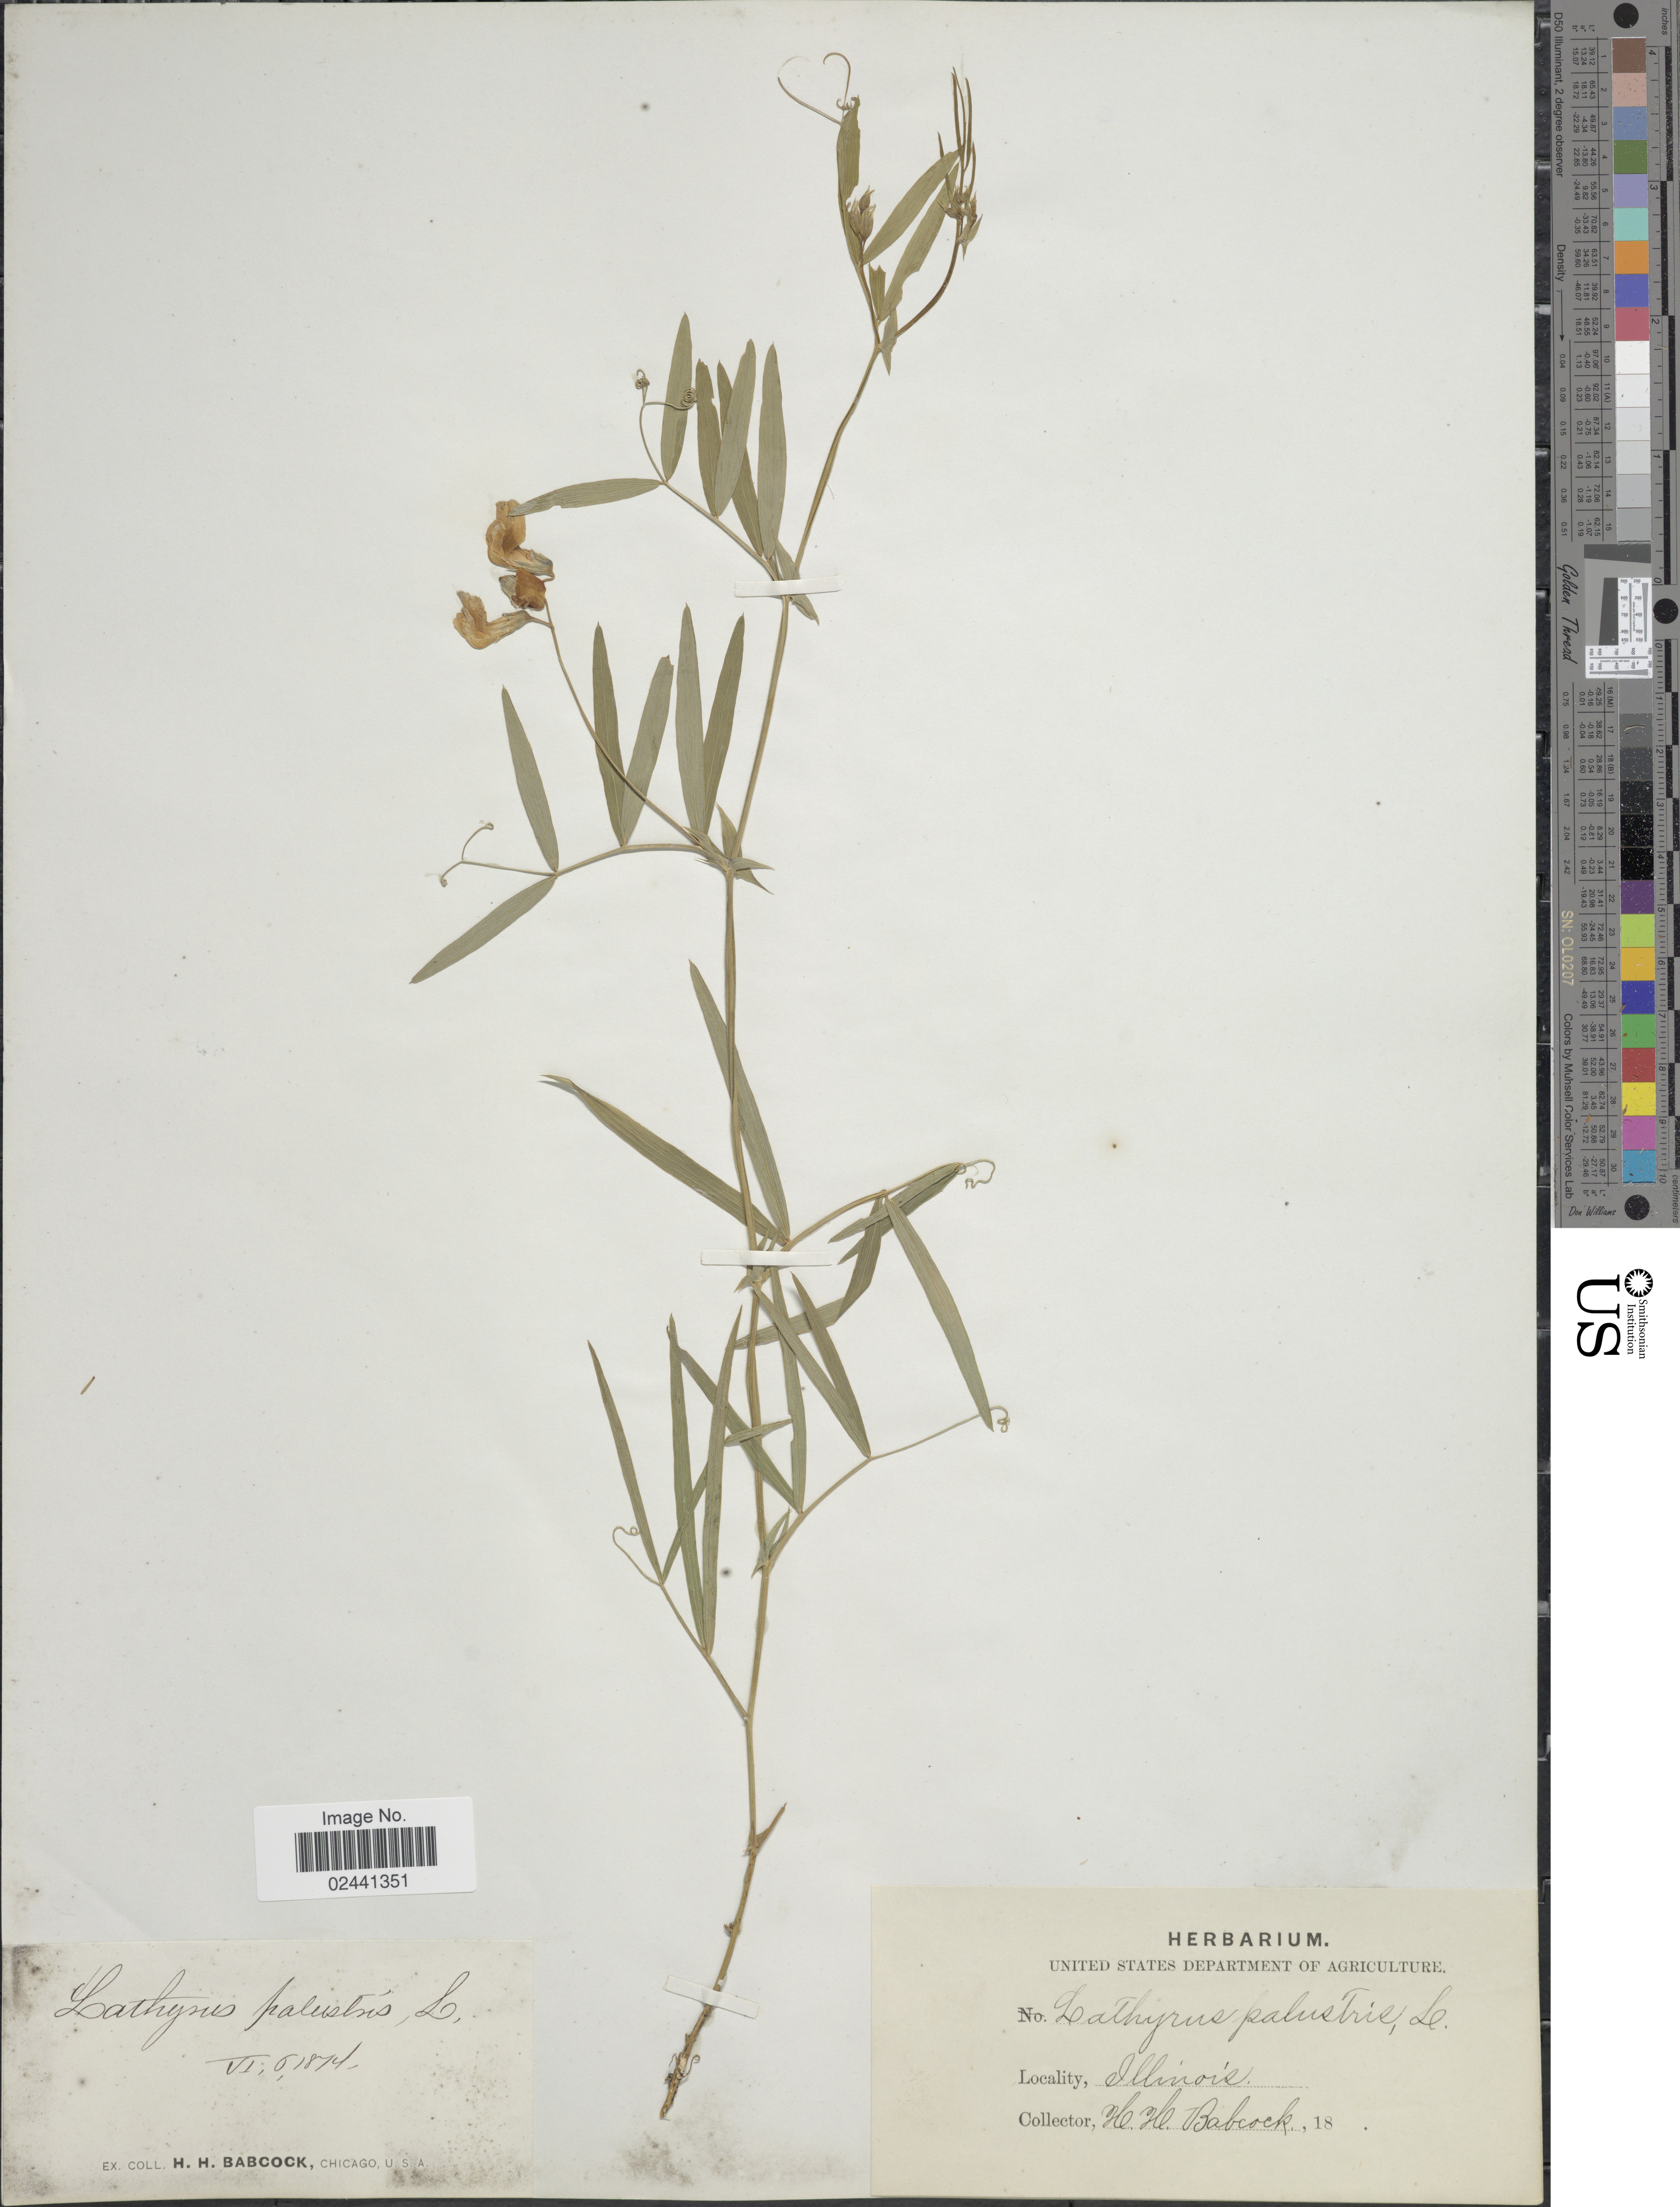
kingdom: Plantae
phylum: Tracheophyta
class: Magnoliopsida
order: Fabales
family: Fabaceae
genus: Lathyrus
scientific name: Lathyrus palustris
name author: L.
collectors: H. Babcock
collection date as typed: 18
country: United States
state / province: Illinois